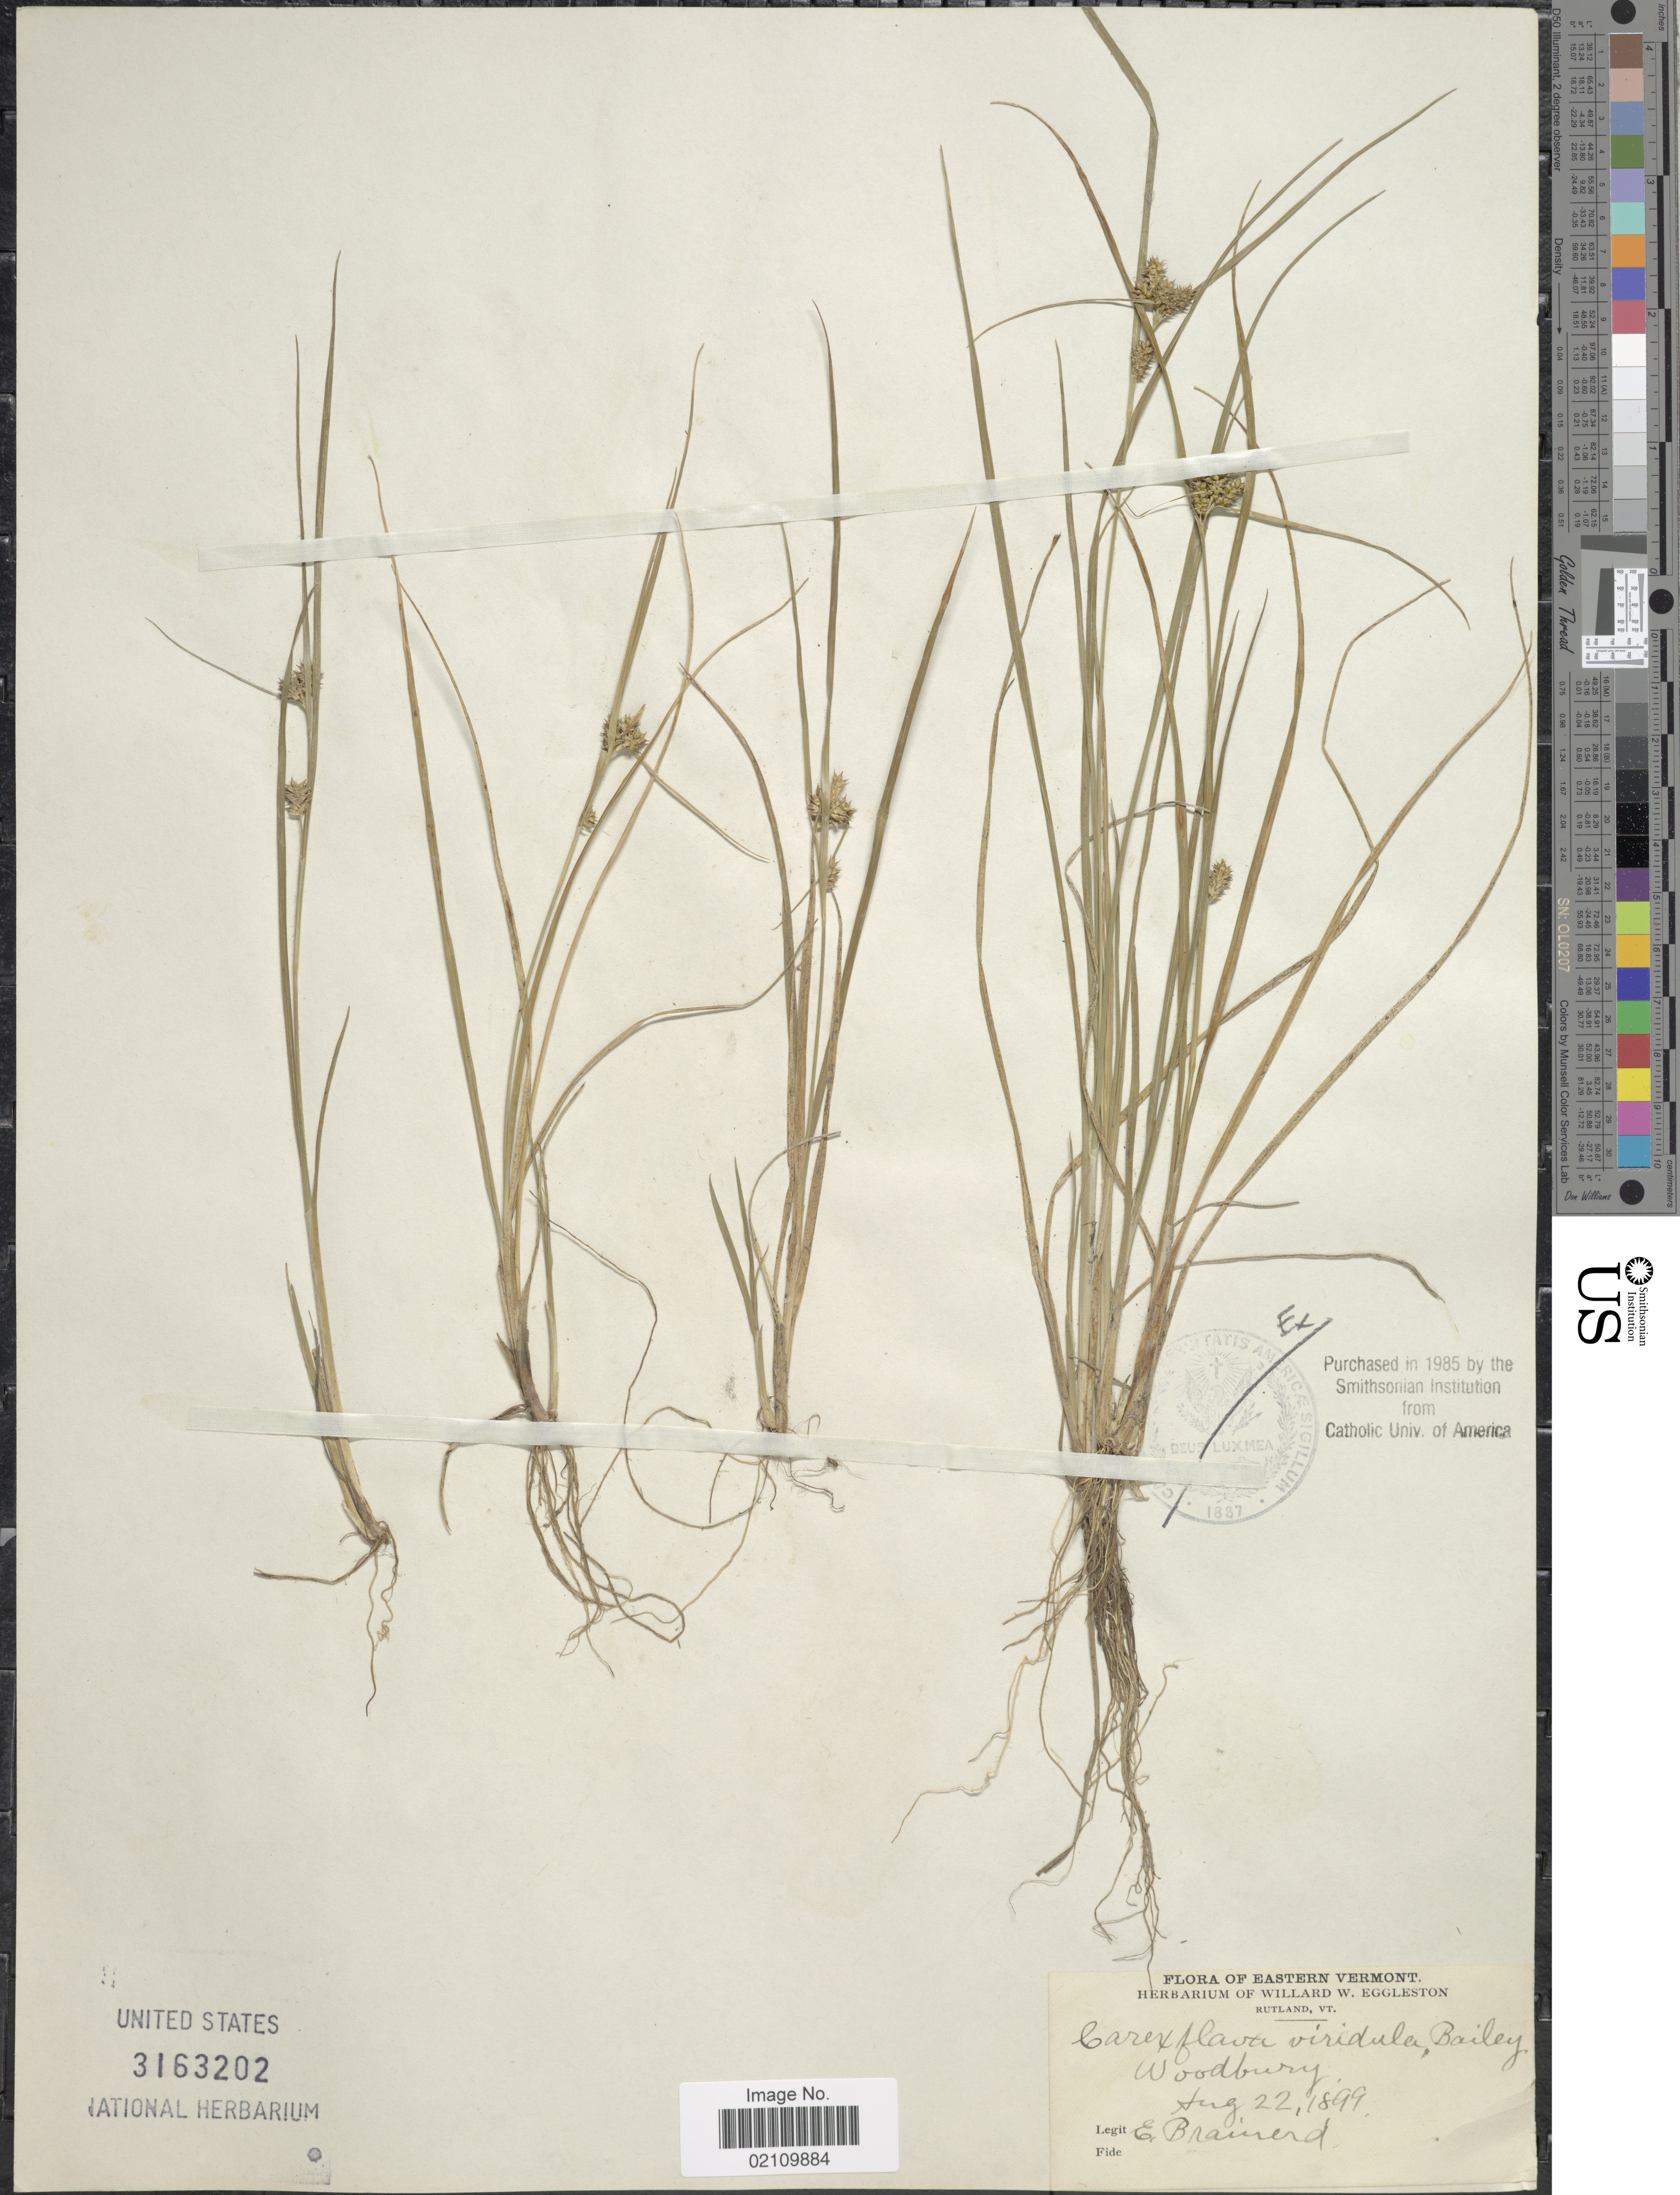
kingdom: Plantae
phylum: Tracheophyta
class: Liliopsida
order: Poales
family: Cyperaceae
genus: Carex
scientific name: Carex flava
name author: L.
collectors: E. Brainerd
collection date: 1899-08-22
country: United States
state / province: Vermont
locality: Eastern Vermont. Woodbury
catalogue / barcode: US 3163202